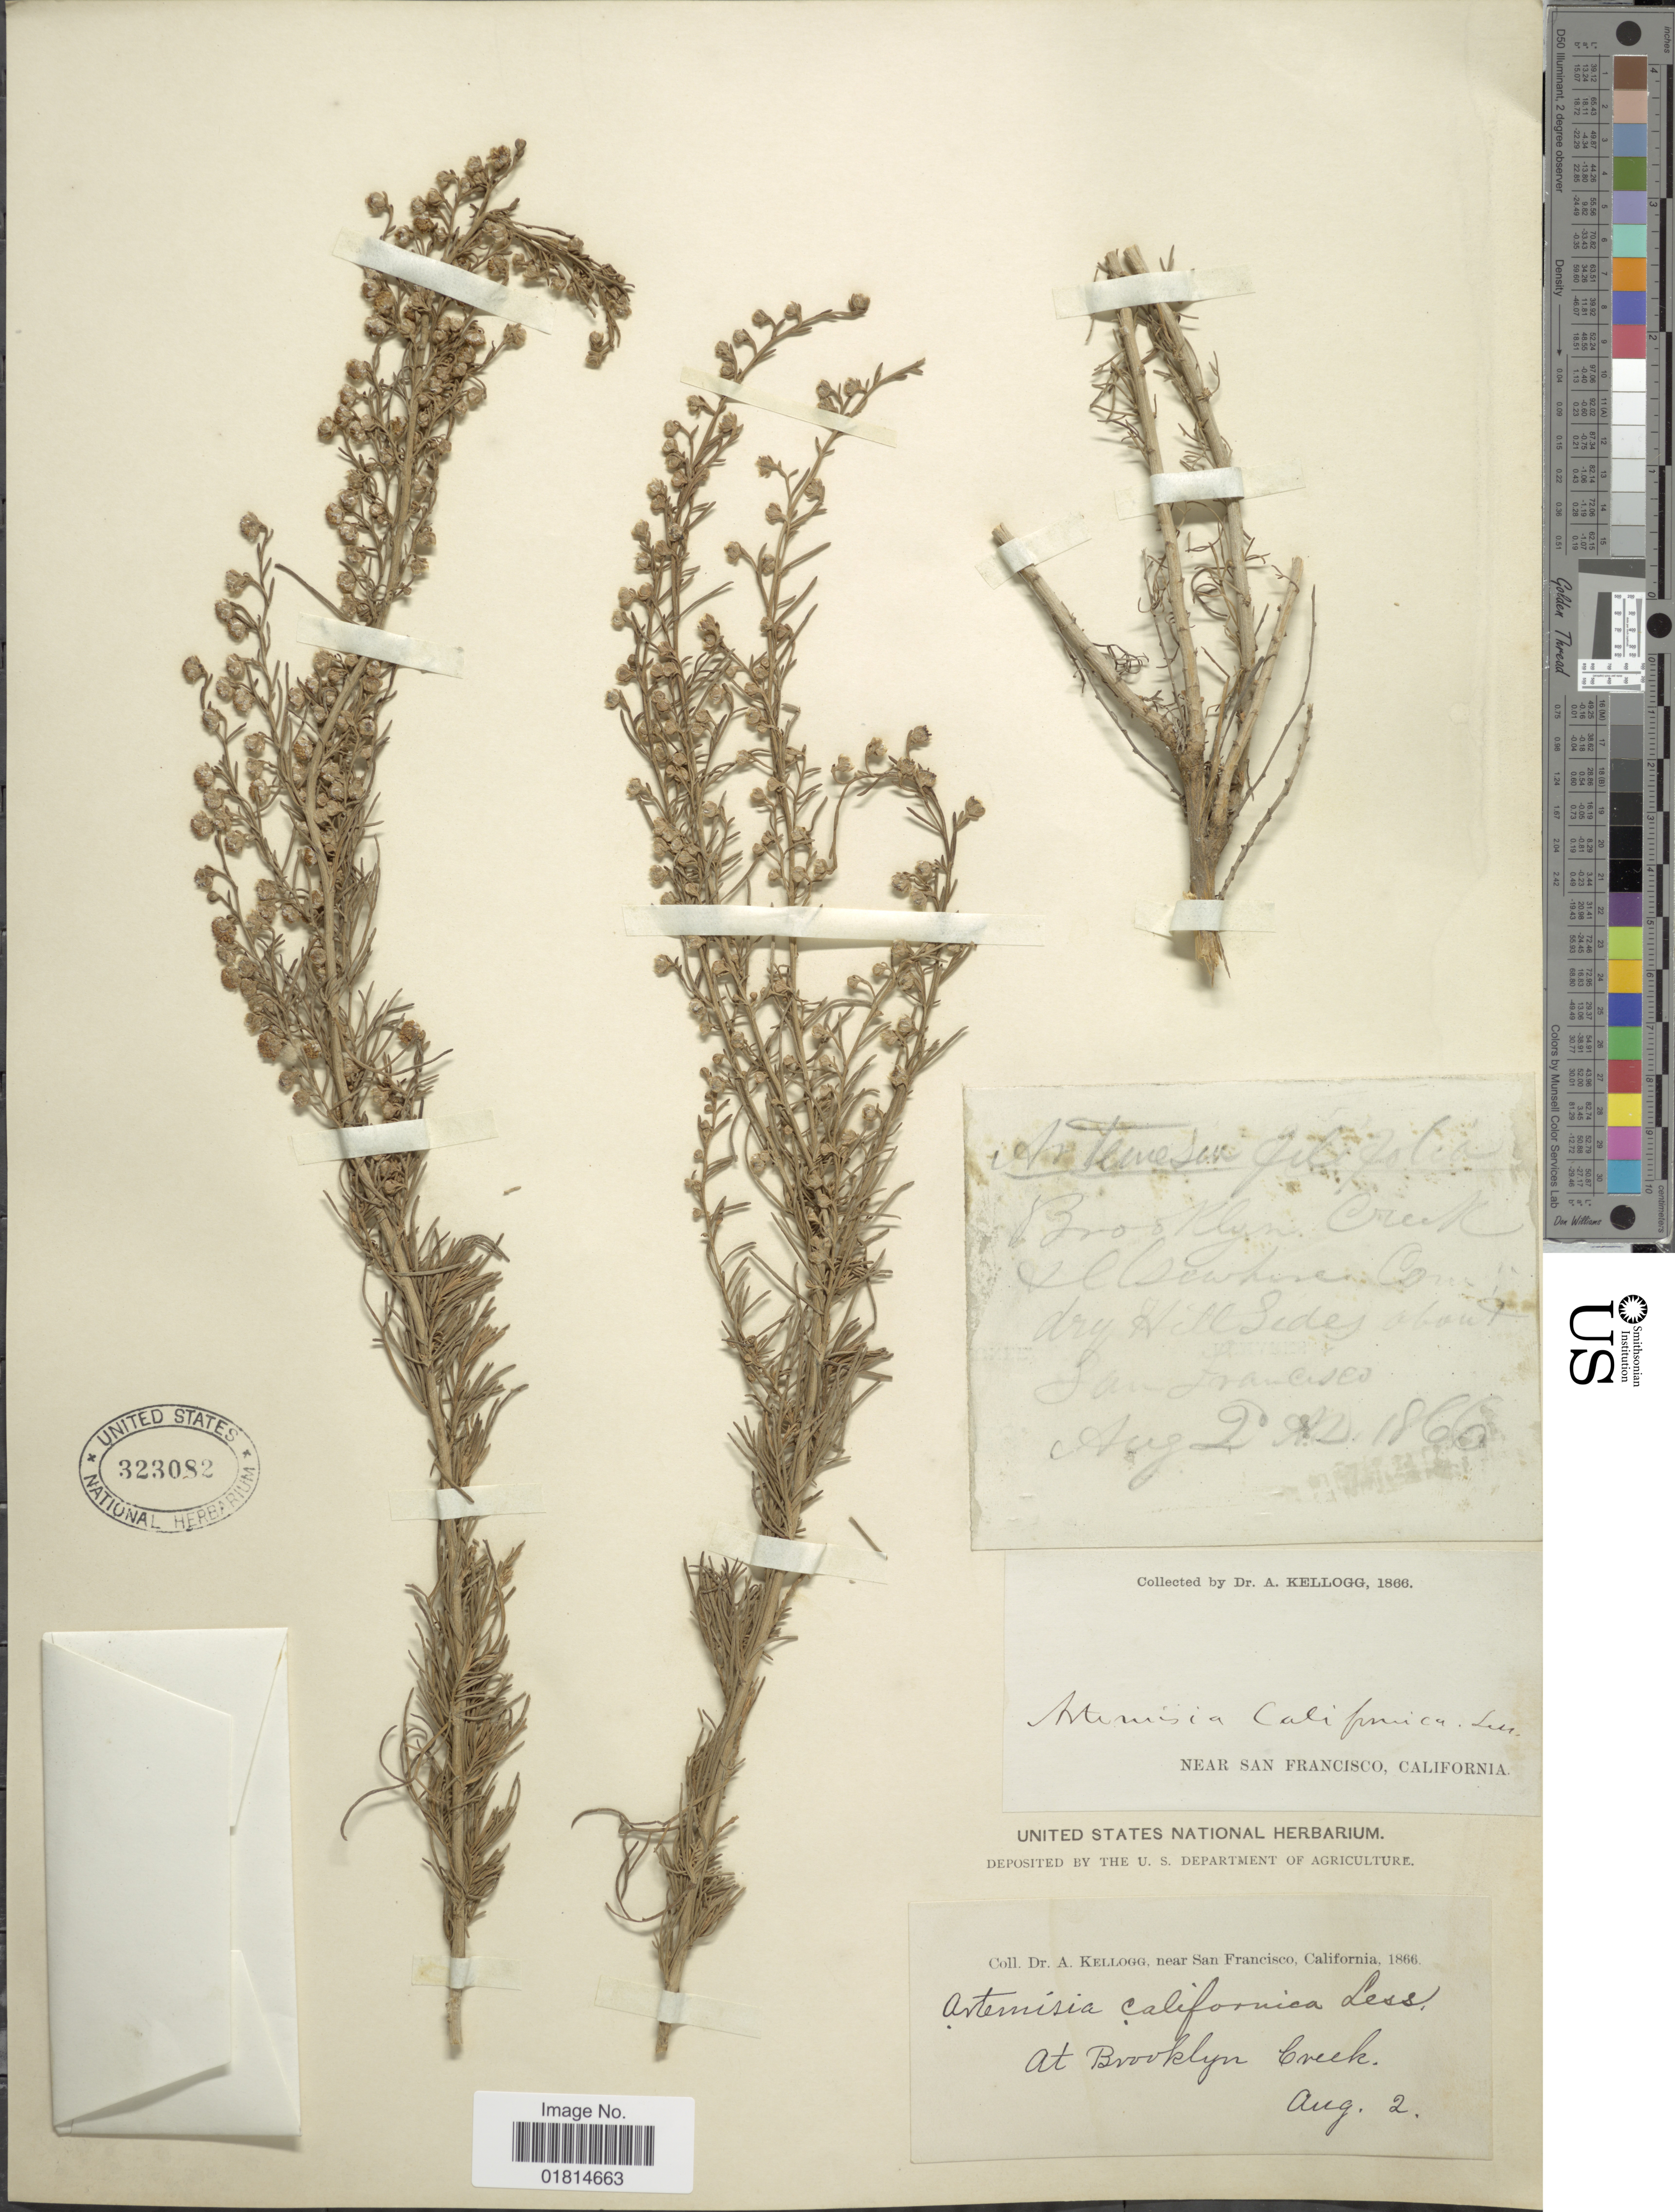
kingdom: Plantae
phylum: Tracheophyta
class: Magnoliopsida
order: Asterales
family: Asteraceae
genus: Artemisia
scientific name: Artemisia californica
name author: Less.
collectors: A. Kellogg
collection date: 1866-08-02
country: United States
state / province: California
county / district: San Francisco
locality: Near San Francisco, California. At Brooklyn Creek.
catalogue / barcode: US 323082